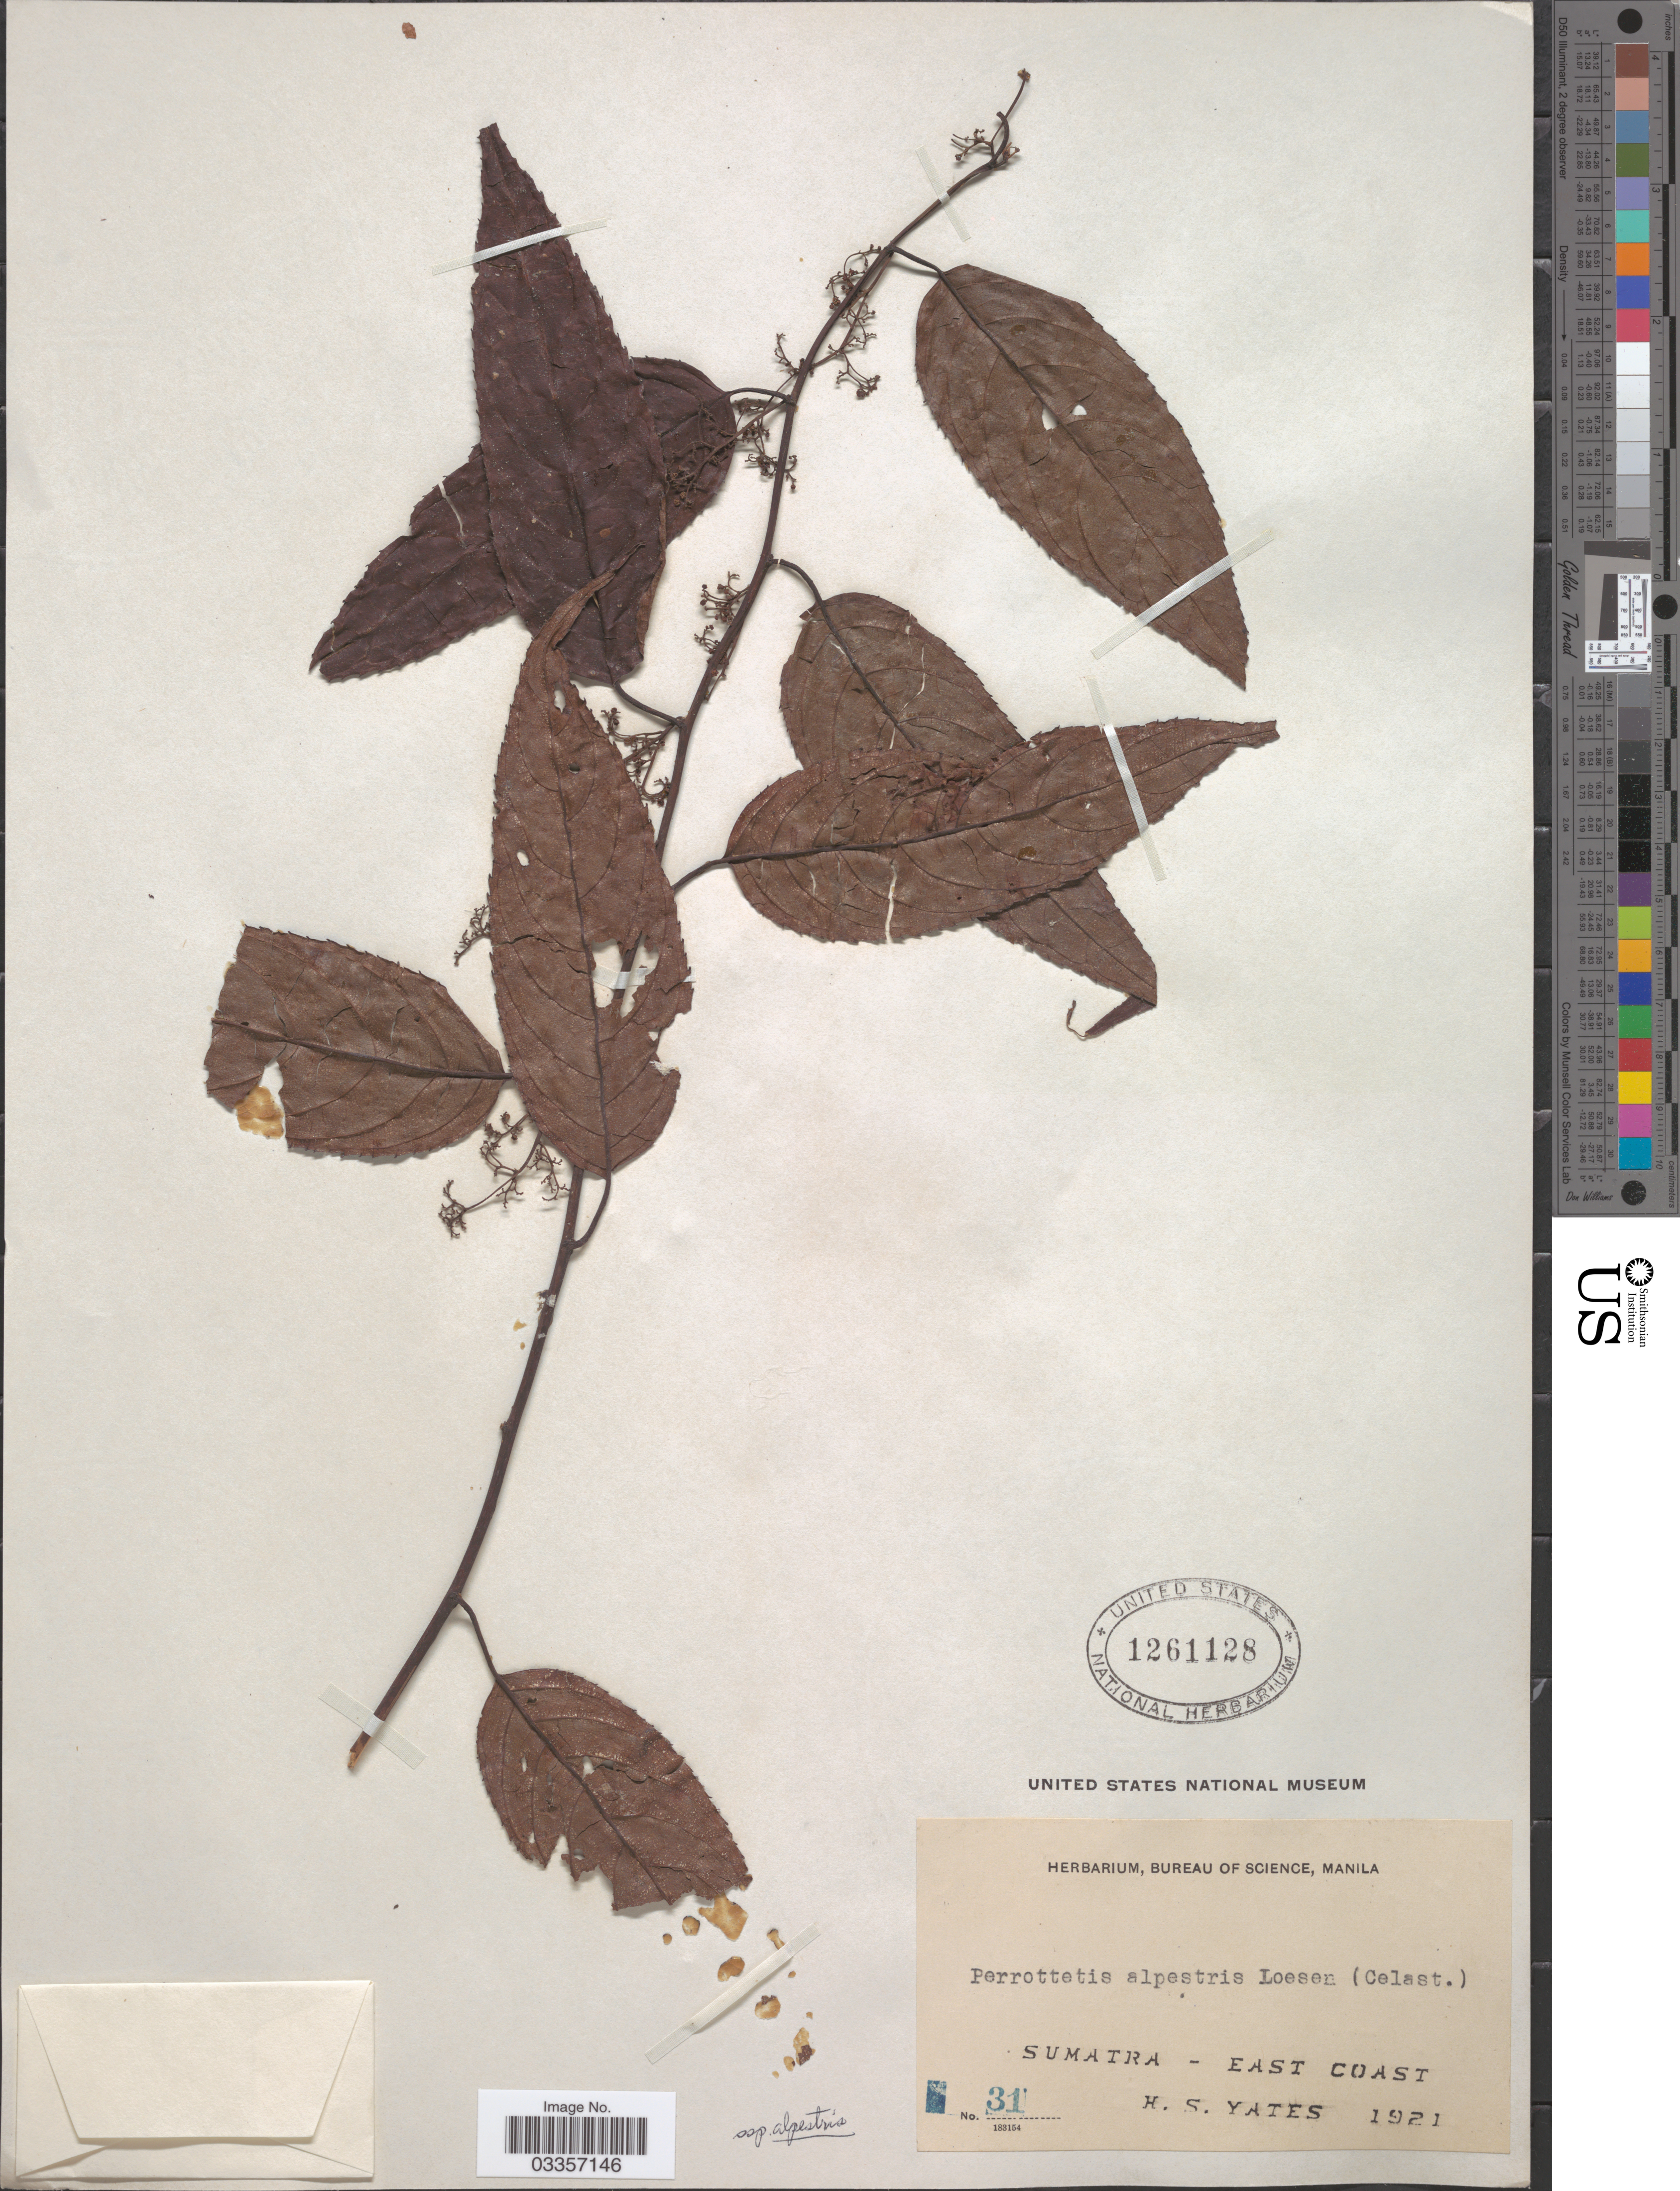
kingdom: Plantae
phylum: Tracheophyta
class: Magnoliopsida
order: Huerteales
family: Dipentodontaceae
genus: Perrottetia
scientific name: Perrottetia alpestris subsp. alpestris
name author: (Blume) Loes.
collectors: H. S. Yates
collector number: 31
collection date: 1921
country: Indonesia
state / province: Sumatra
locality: East Coast.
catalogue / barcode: US 1261128